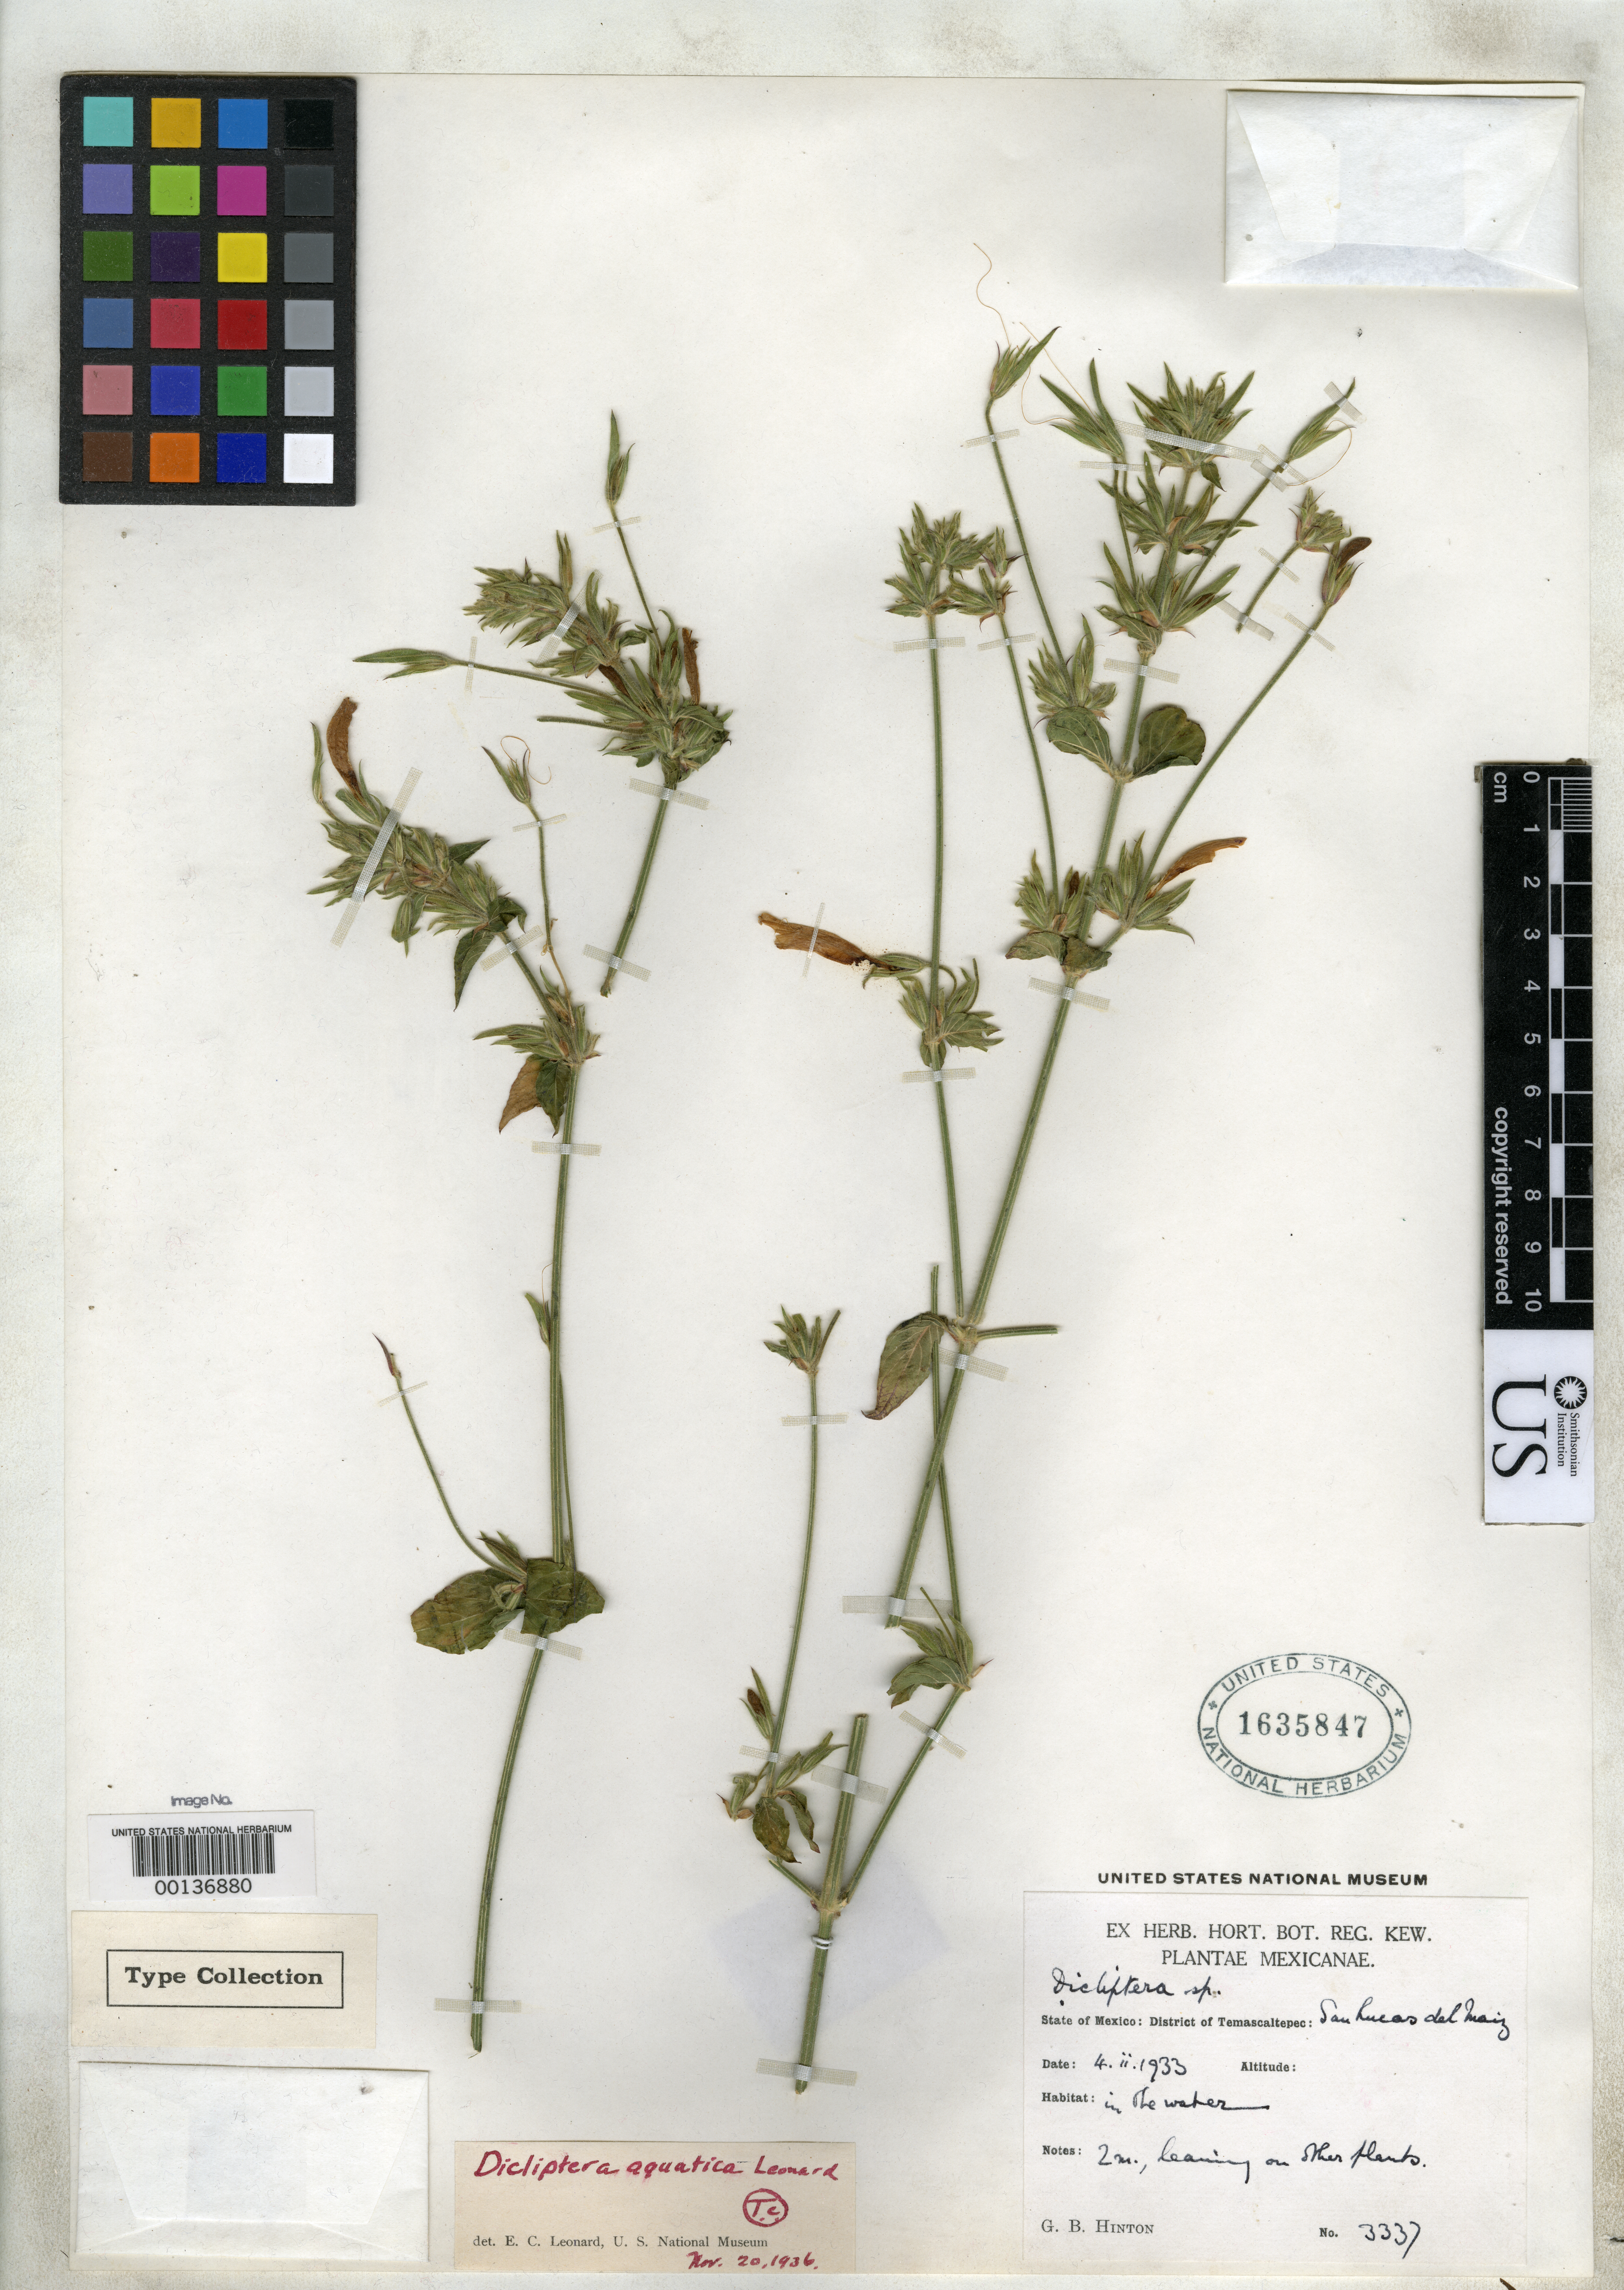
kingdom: Plantae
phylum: Tracheophyta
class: Magnoliopsida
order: Lamiales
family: Acanthaceae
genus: Dicliptera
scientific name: Dicliptera aquatica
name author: Leonard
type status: Isotype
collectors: G. B. Hinton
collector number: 3337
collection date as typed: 04 Feb 1933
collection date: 1933-02-04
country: Mexico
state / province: México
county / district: Temascaltepec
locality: San Lucas del Maiz.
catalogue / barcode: US 1635847